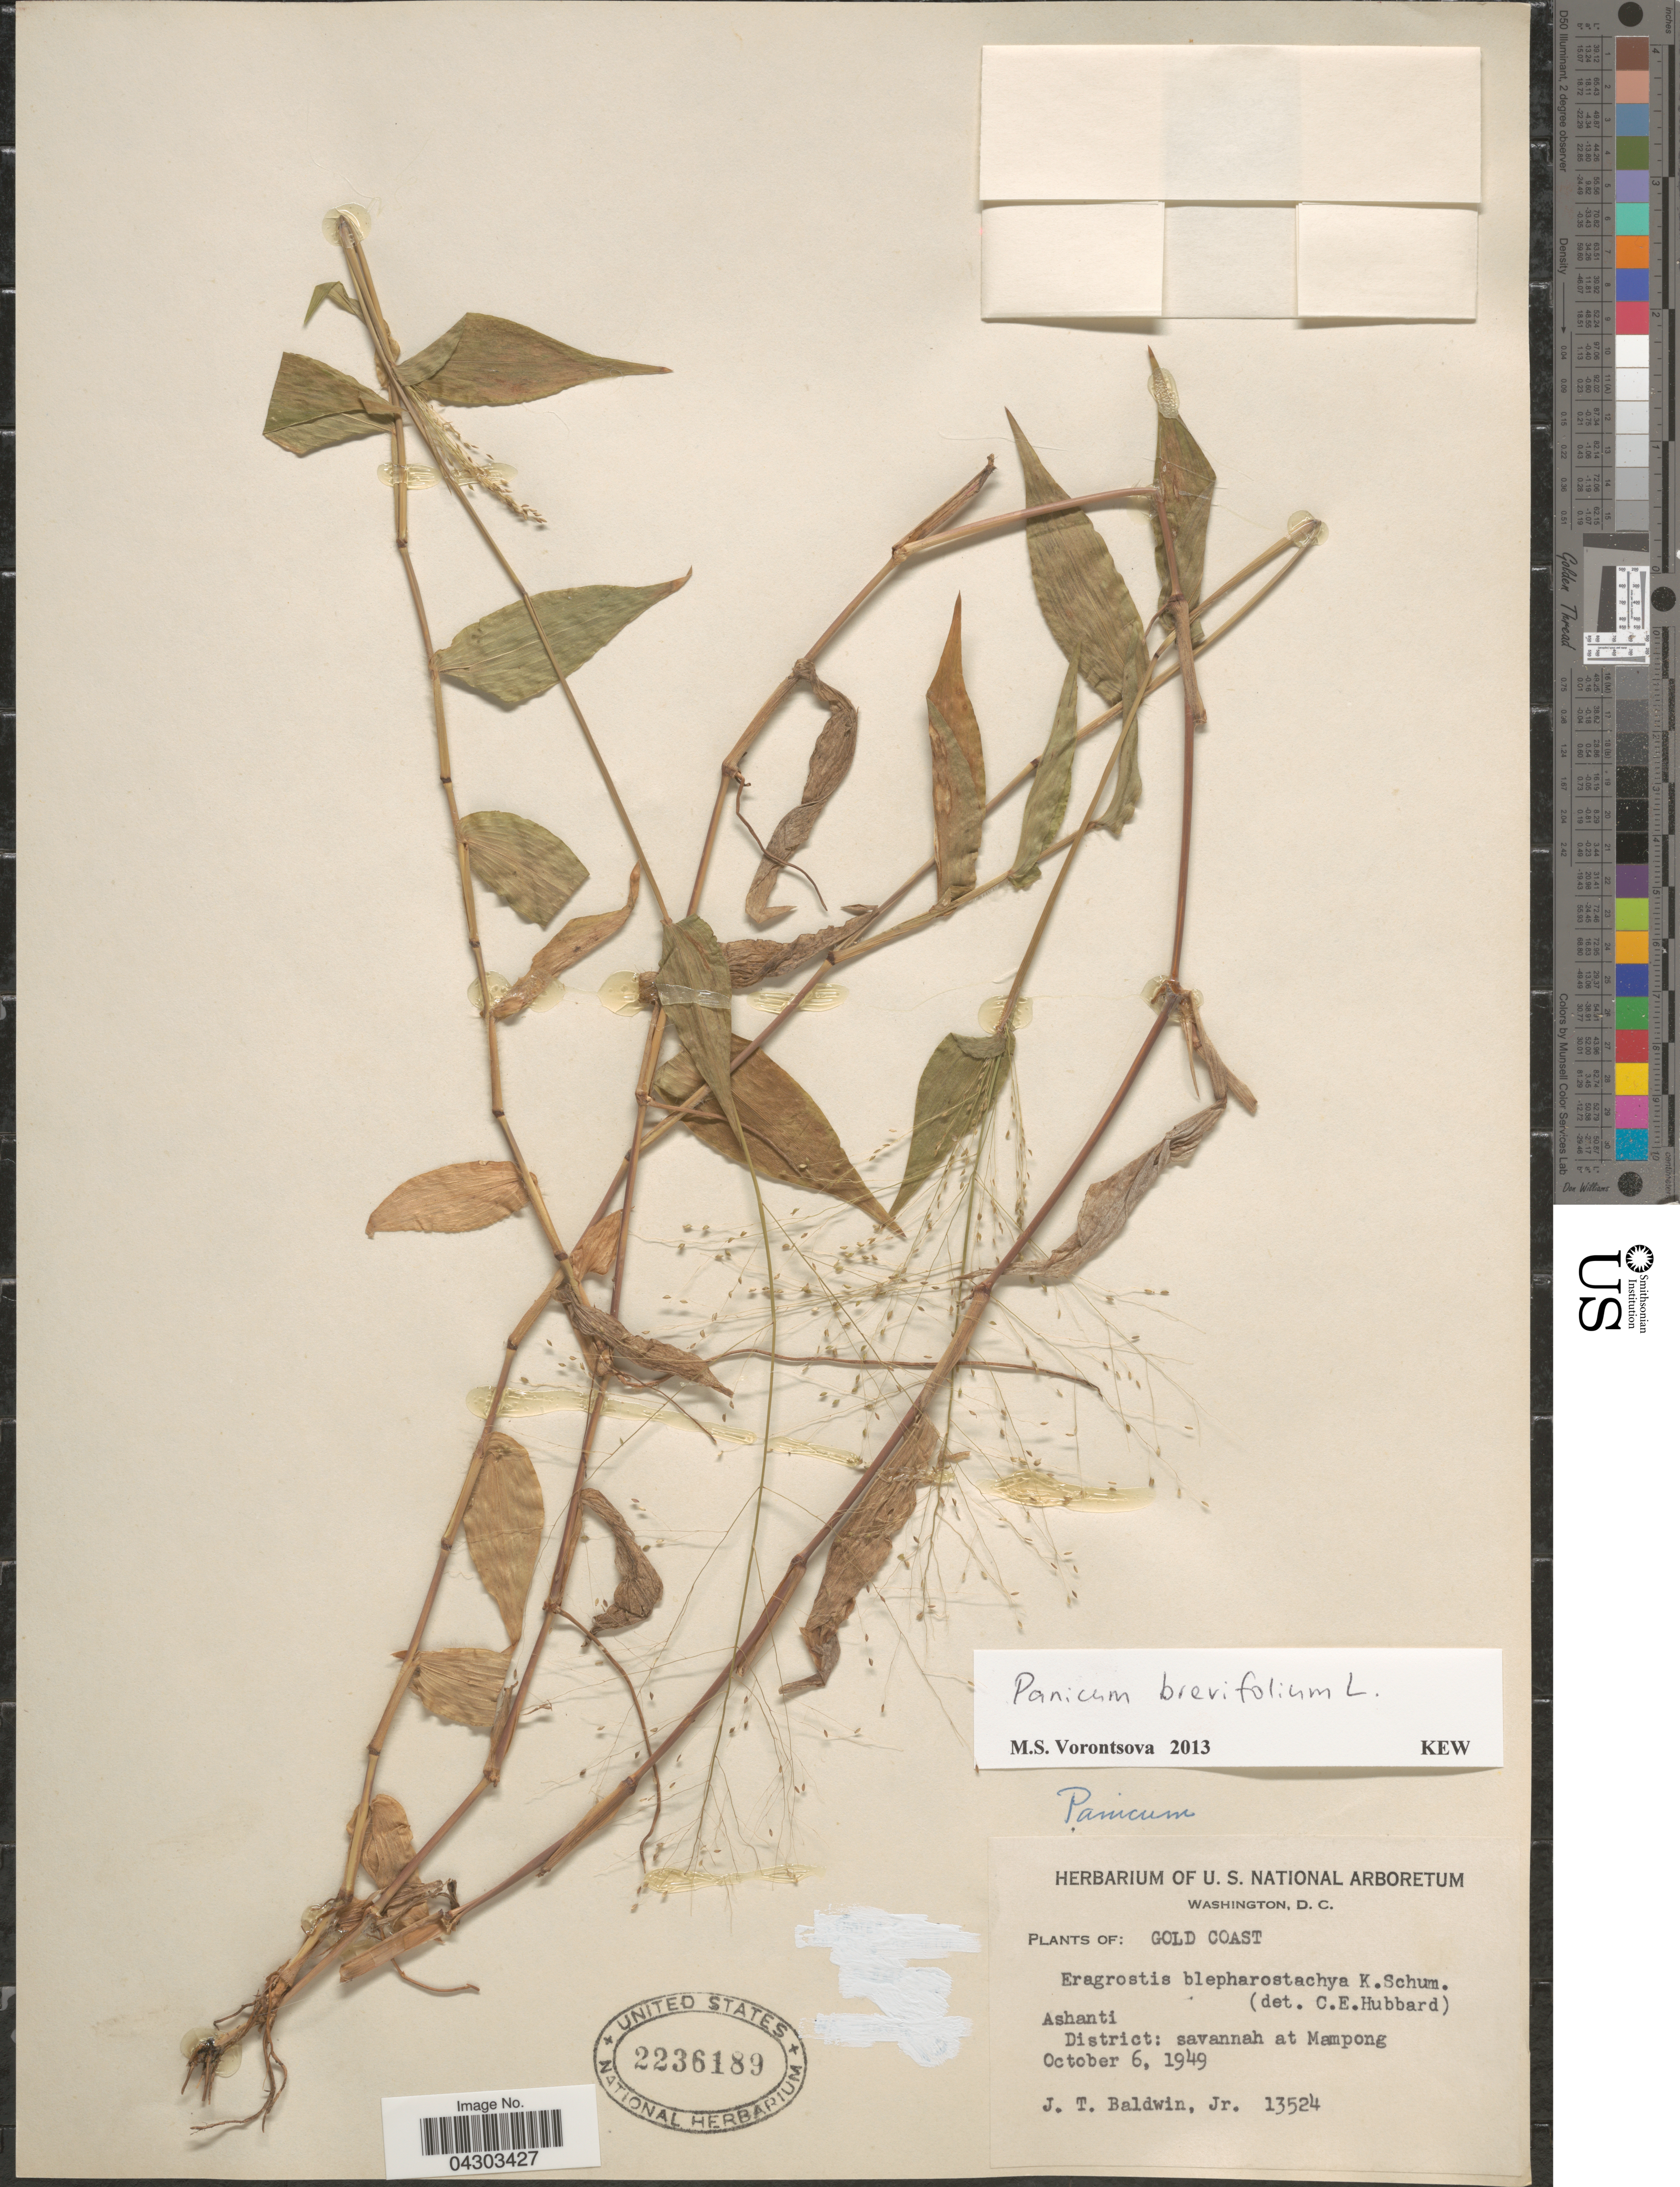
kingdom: Plantae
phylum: Tracheophyta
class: Liliopsida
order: Poales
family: Poaceae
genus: Panicum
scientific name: Panicum brevifolium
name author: L.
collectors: J. T. Baldwin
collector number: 13524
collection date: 1949-10-06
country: Ghana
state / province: Ashanti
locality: Gold Coast. Ashanti District: savannah at Mampong.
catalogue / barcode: US 2236189